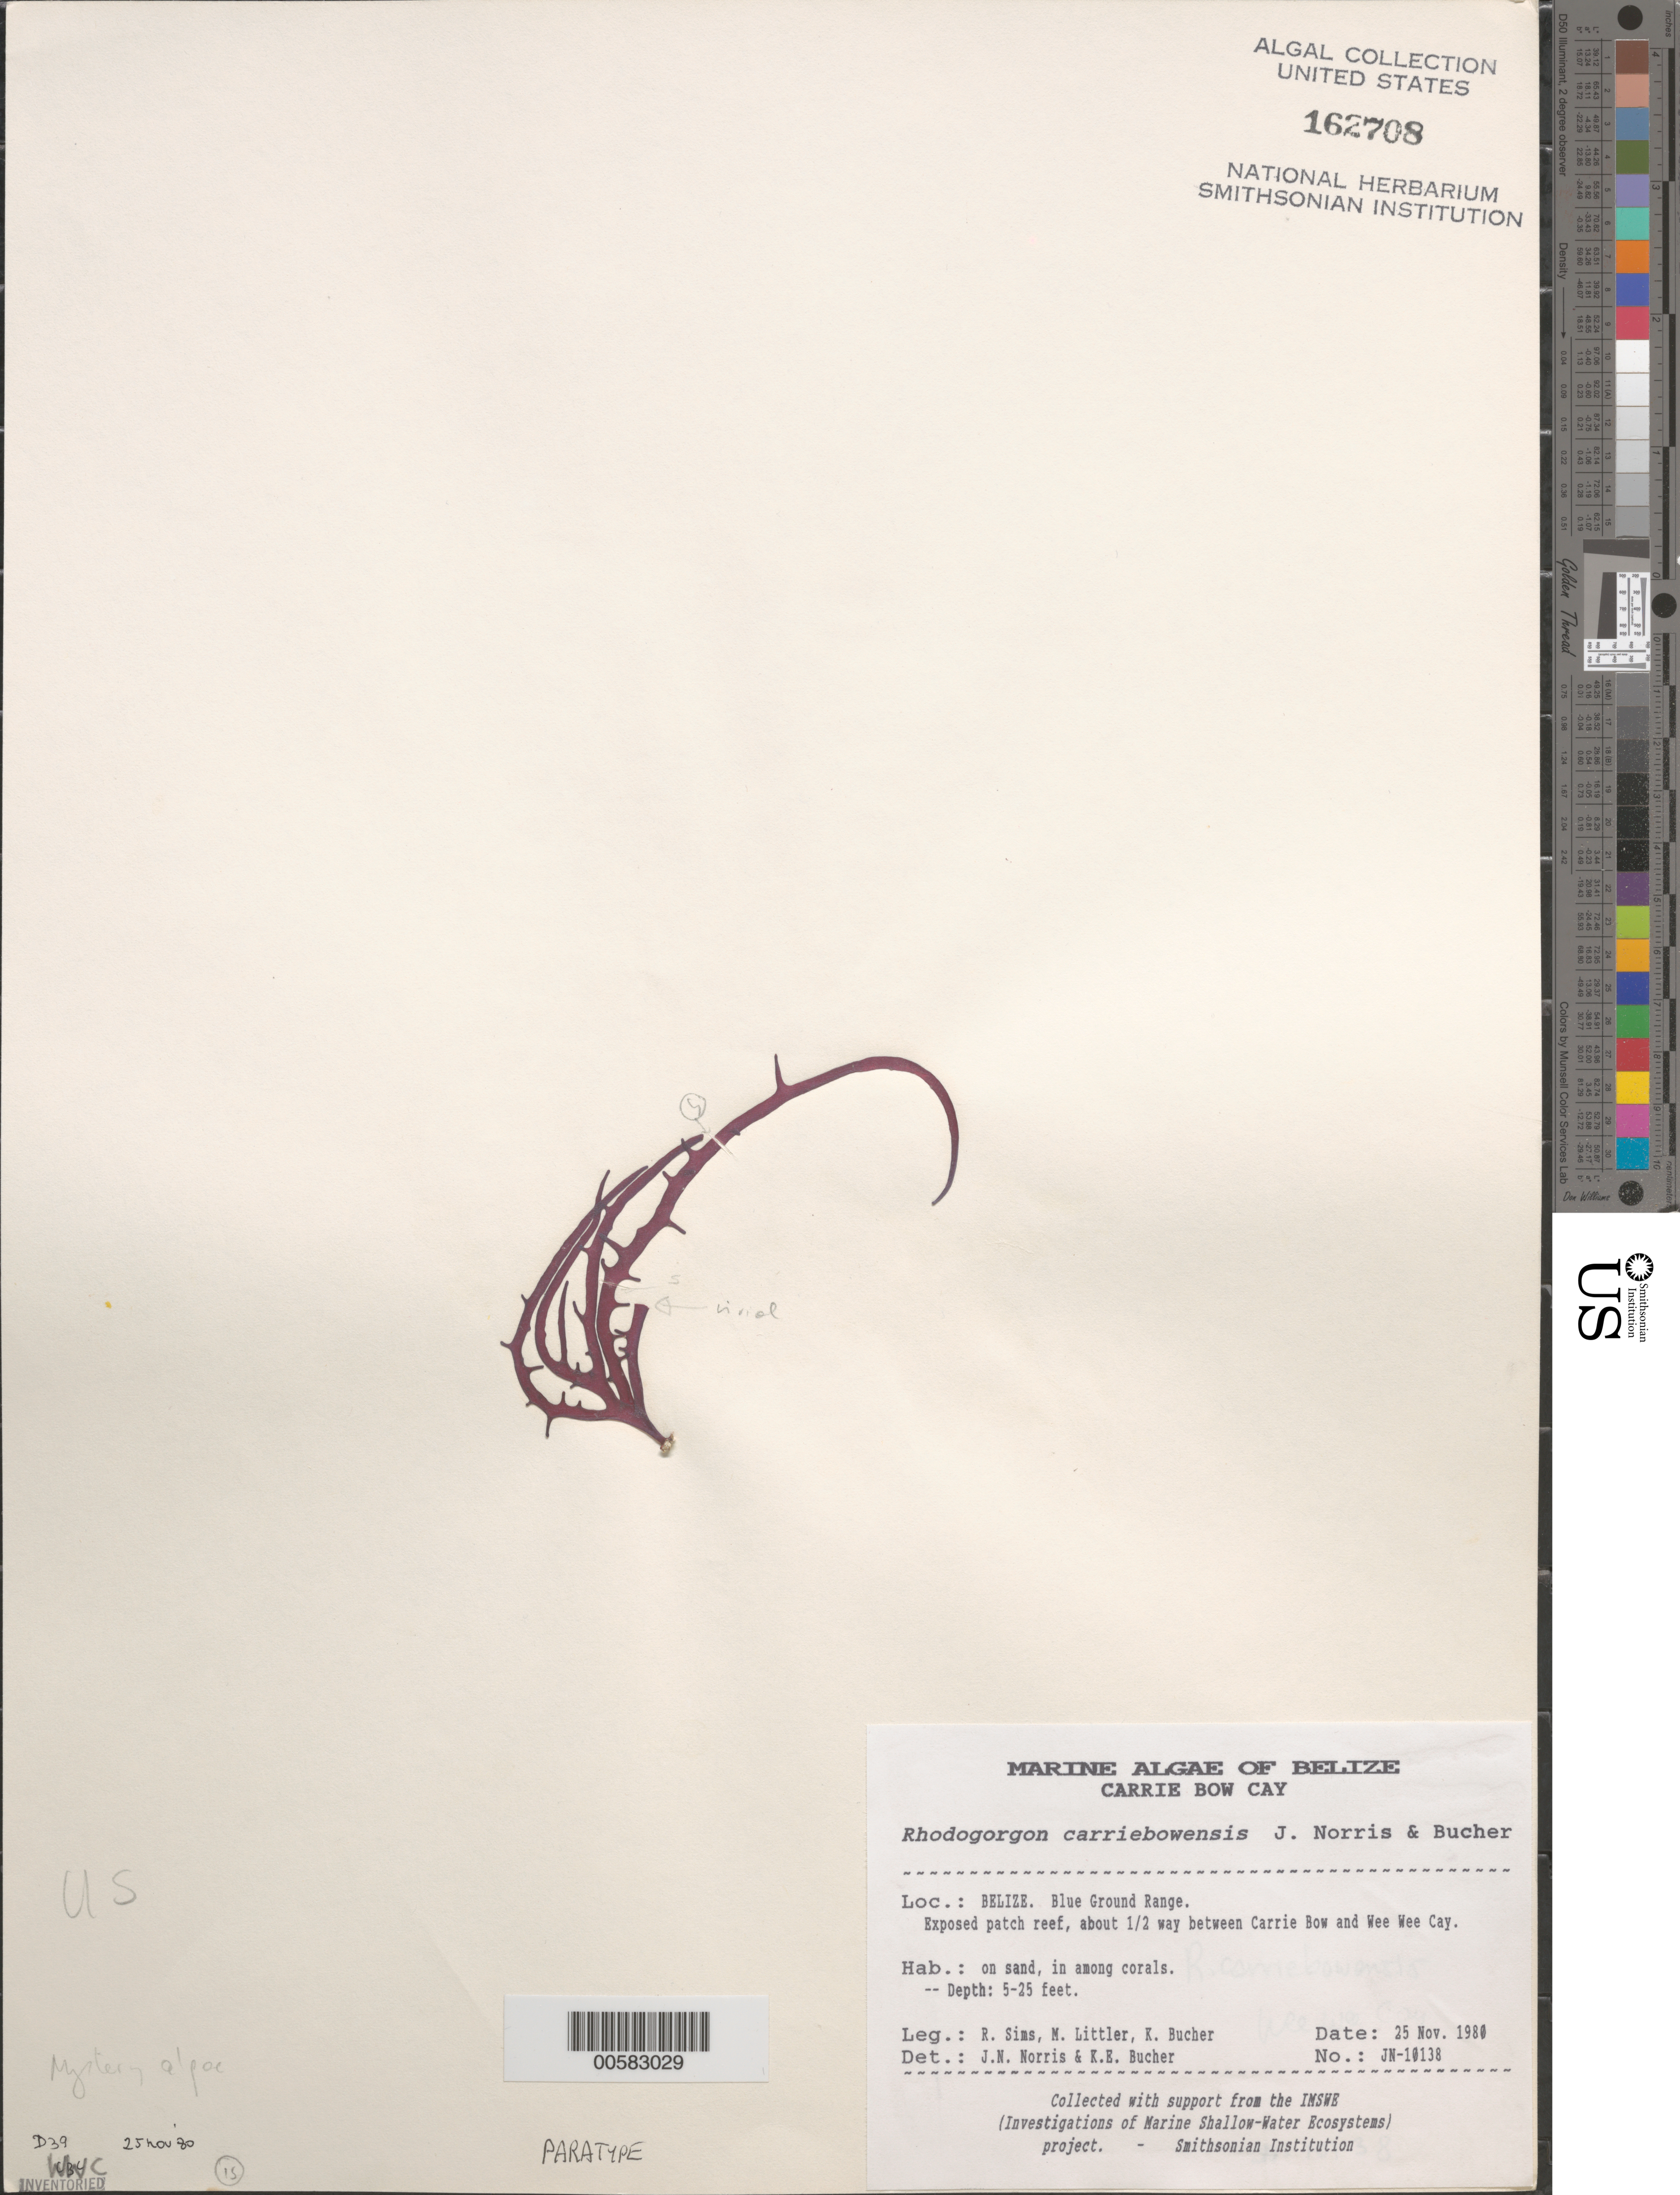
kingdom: Plantae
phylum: Rhodophyta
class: Florideophyceae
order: Rhodogorgonales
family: Rhodogorgonaceae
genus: Rhodogorgon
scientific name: Rhodogorgon carriebowensis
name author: J.N. Norris & K.E. Bucher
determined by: Norris, J. N.; Bucher, K. E.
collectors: R. H. Sims, M. M. Littler & K. E. Bucher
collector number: JN-10138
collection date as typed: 25 Nov 1980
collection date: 1980-11-25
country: Belize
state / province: Stann Creek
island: Wee Wee Cay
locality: Blue Ground Range, between Carrie Bow Cay and Wee Wee Cay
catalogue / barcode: US 162708